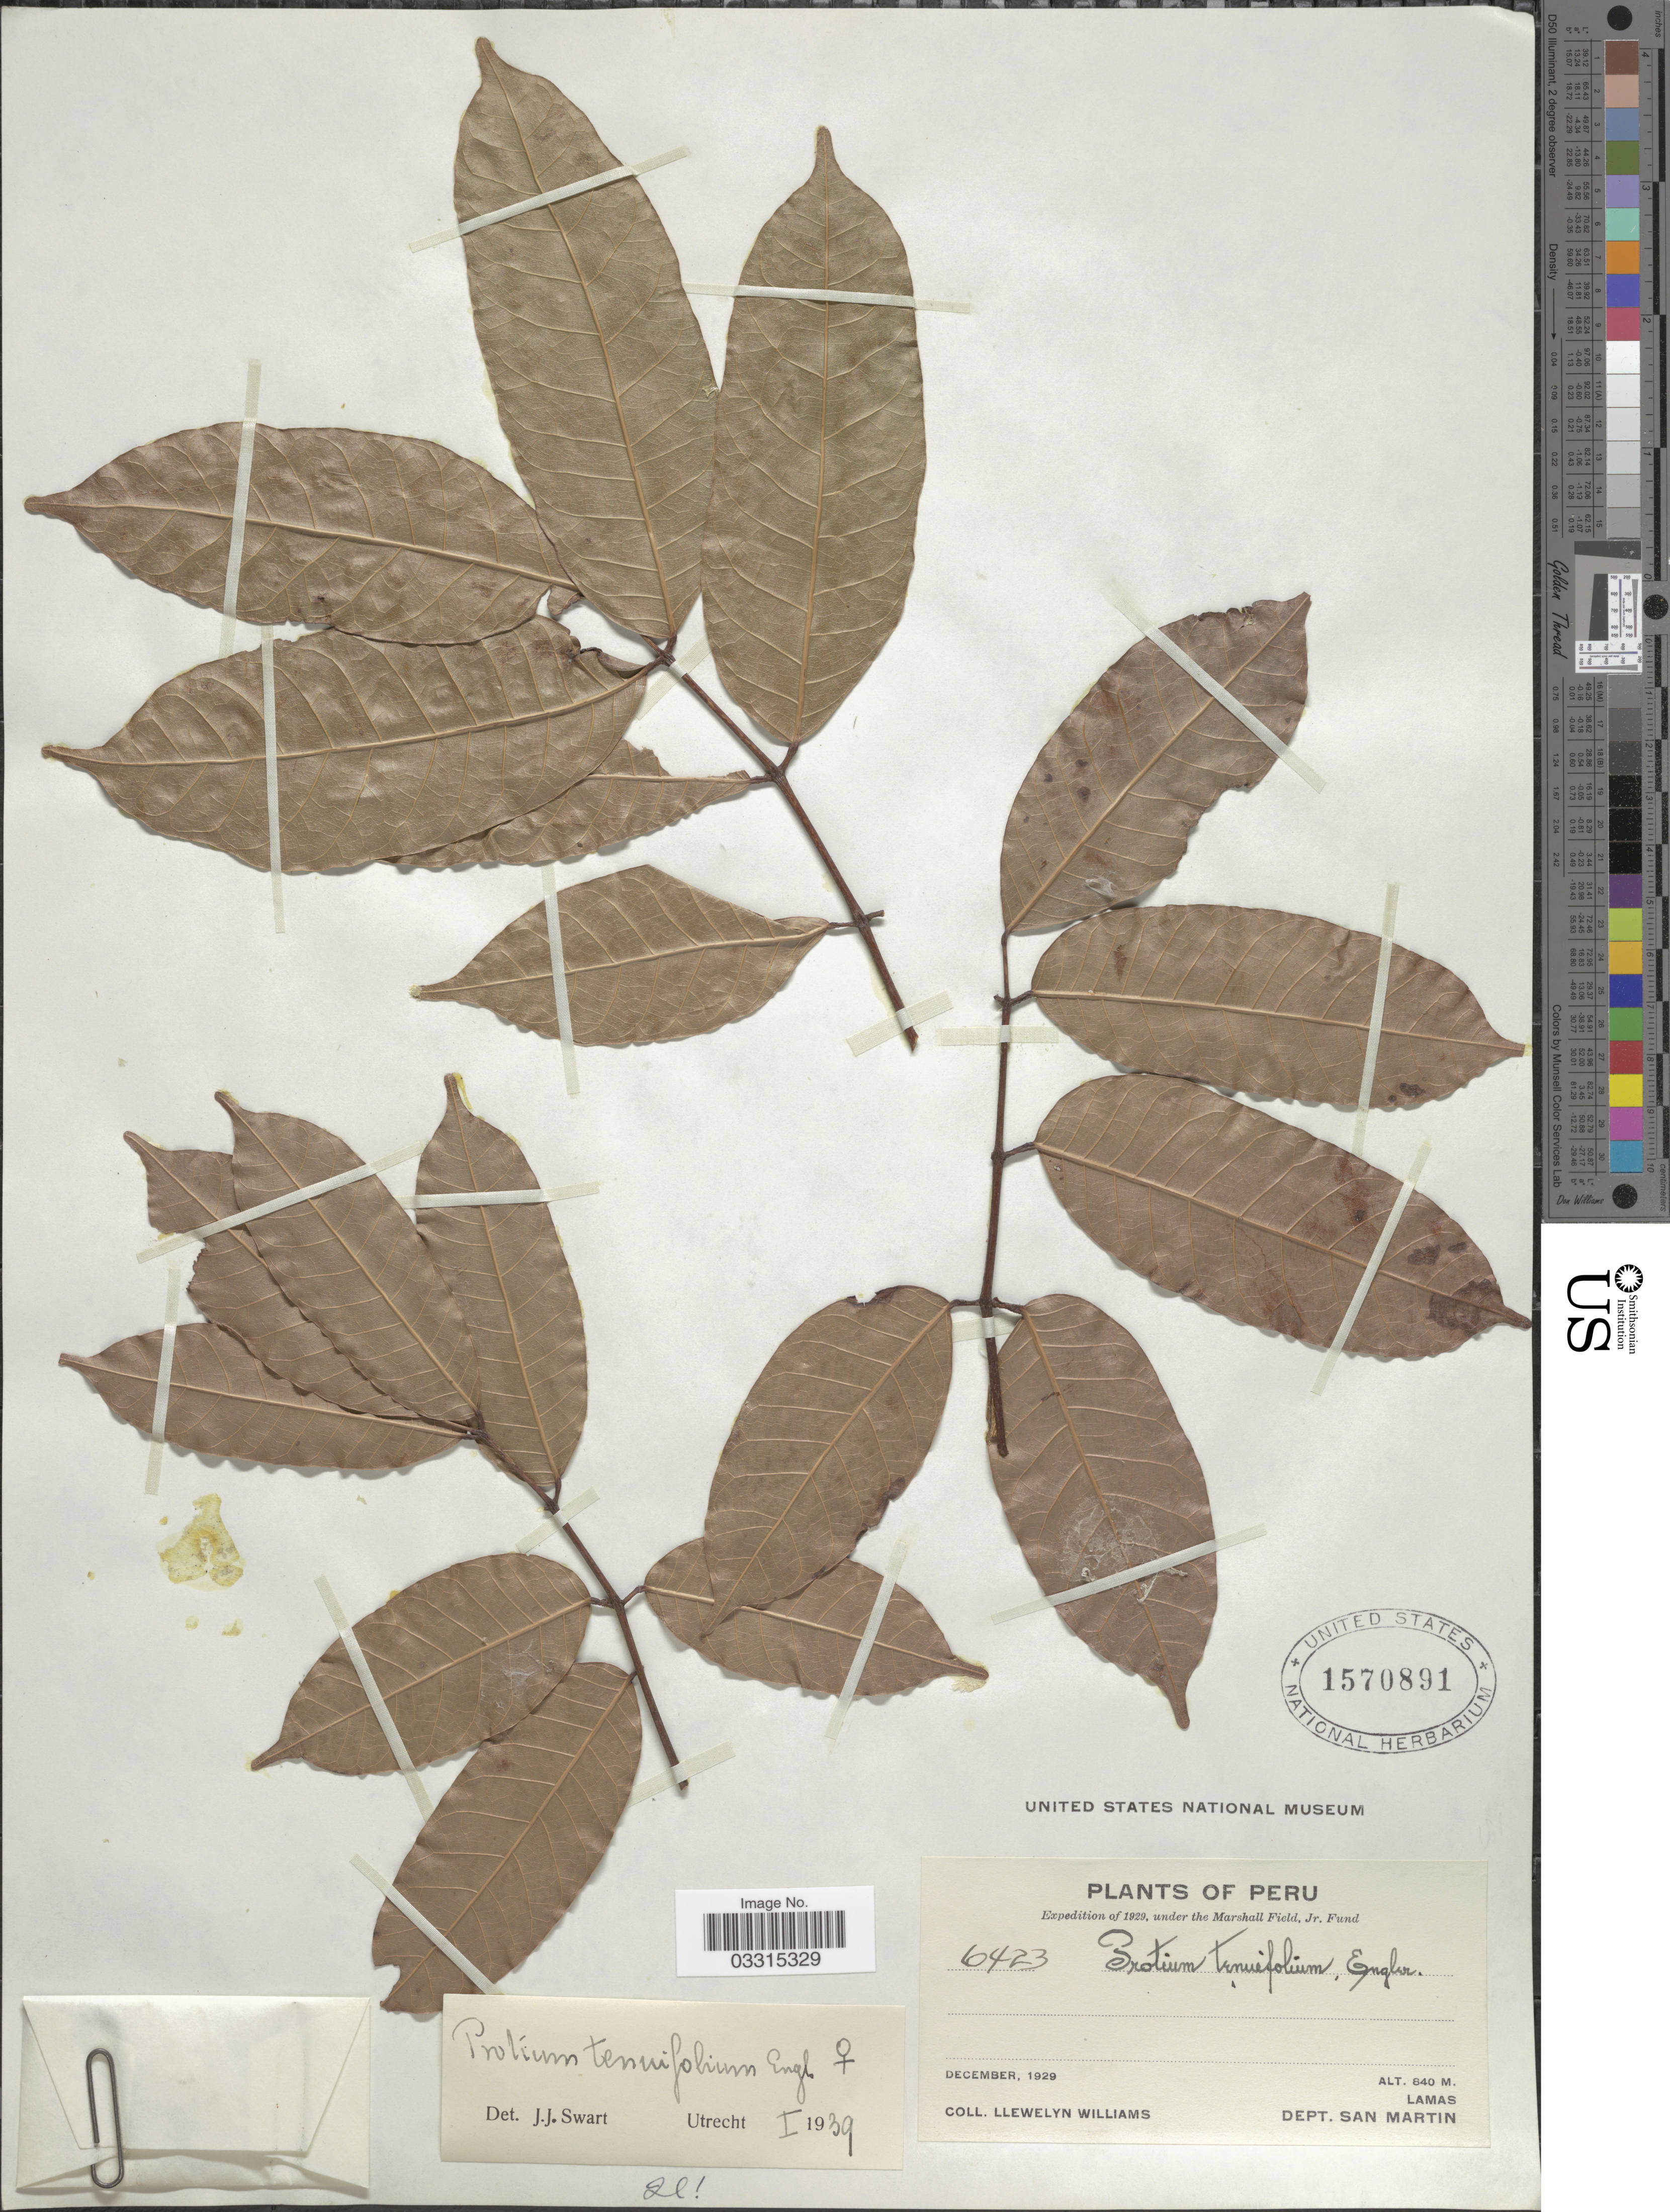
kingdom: Plantae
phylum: Tracheophyta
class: Magnoliopsida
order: Sapindales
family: Burseraceae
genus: Protium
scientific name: Protium tenuifolium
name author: (Engl.) Engl.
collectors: Ll. Williams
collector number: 6423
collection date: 1929-12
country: Peru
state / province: San Martín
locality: Lamas. Dept. San Martin.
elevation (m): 840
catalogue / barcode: US 1570891